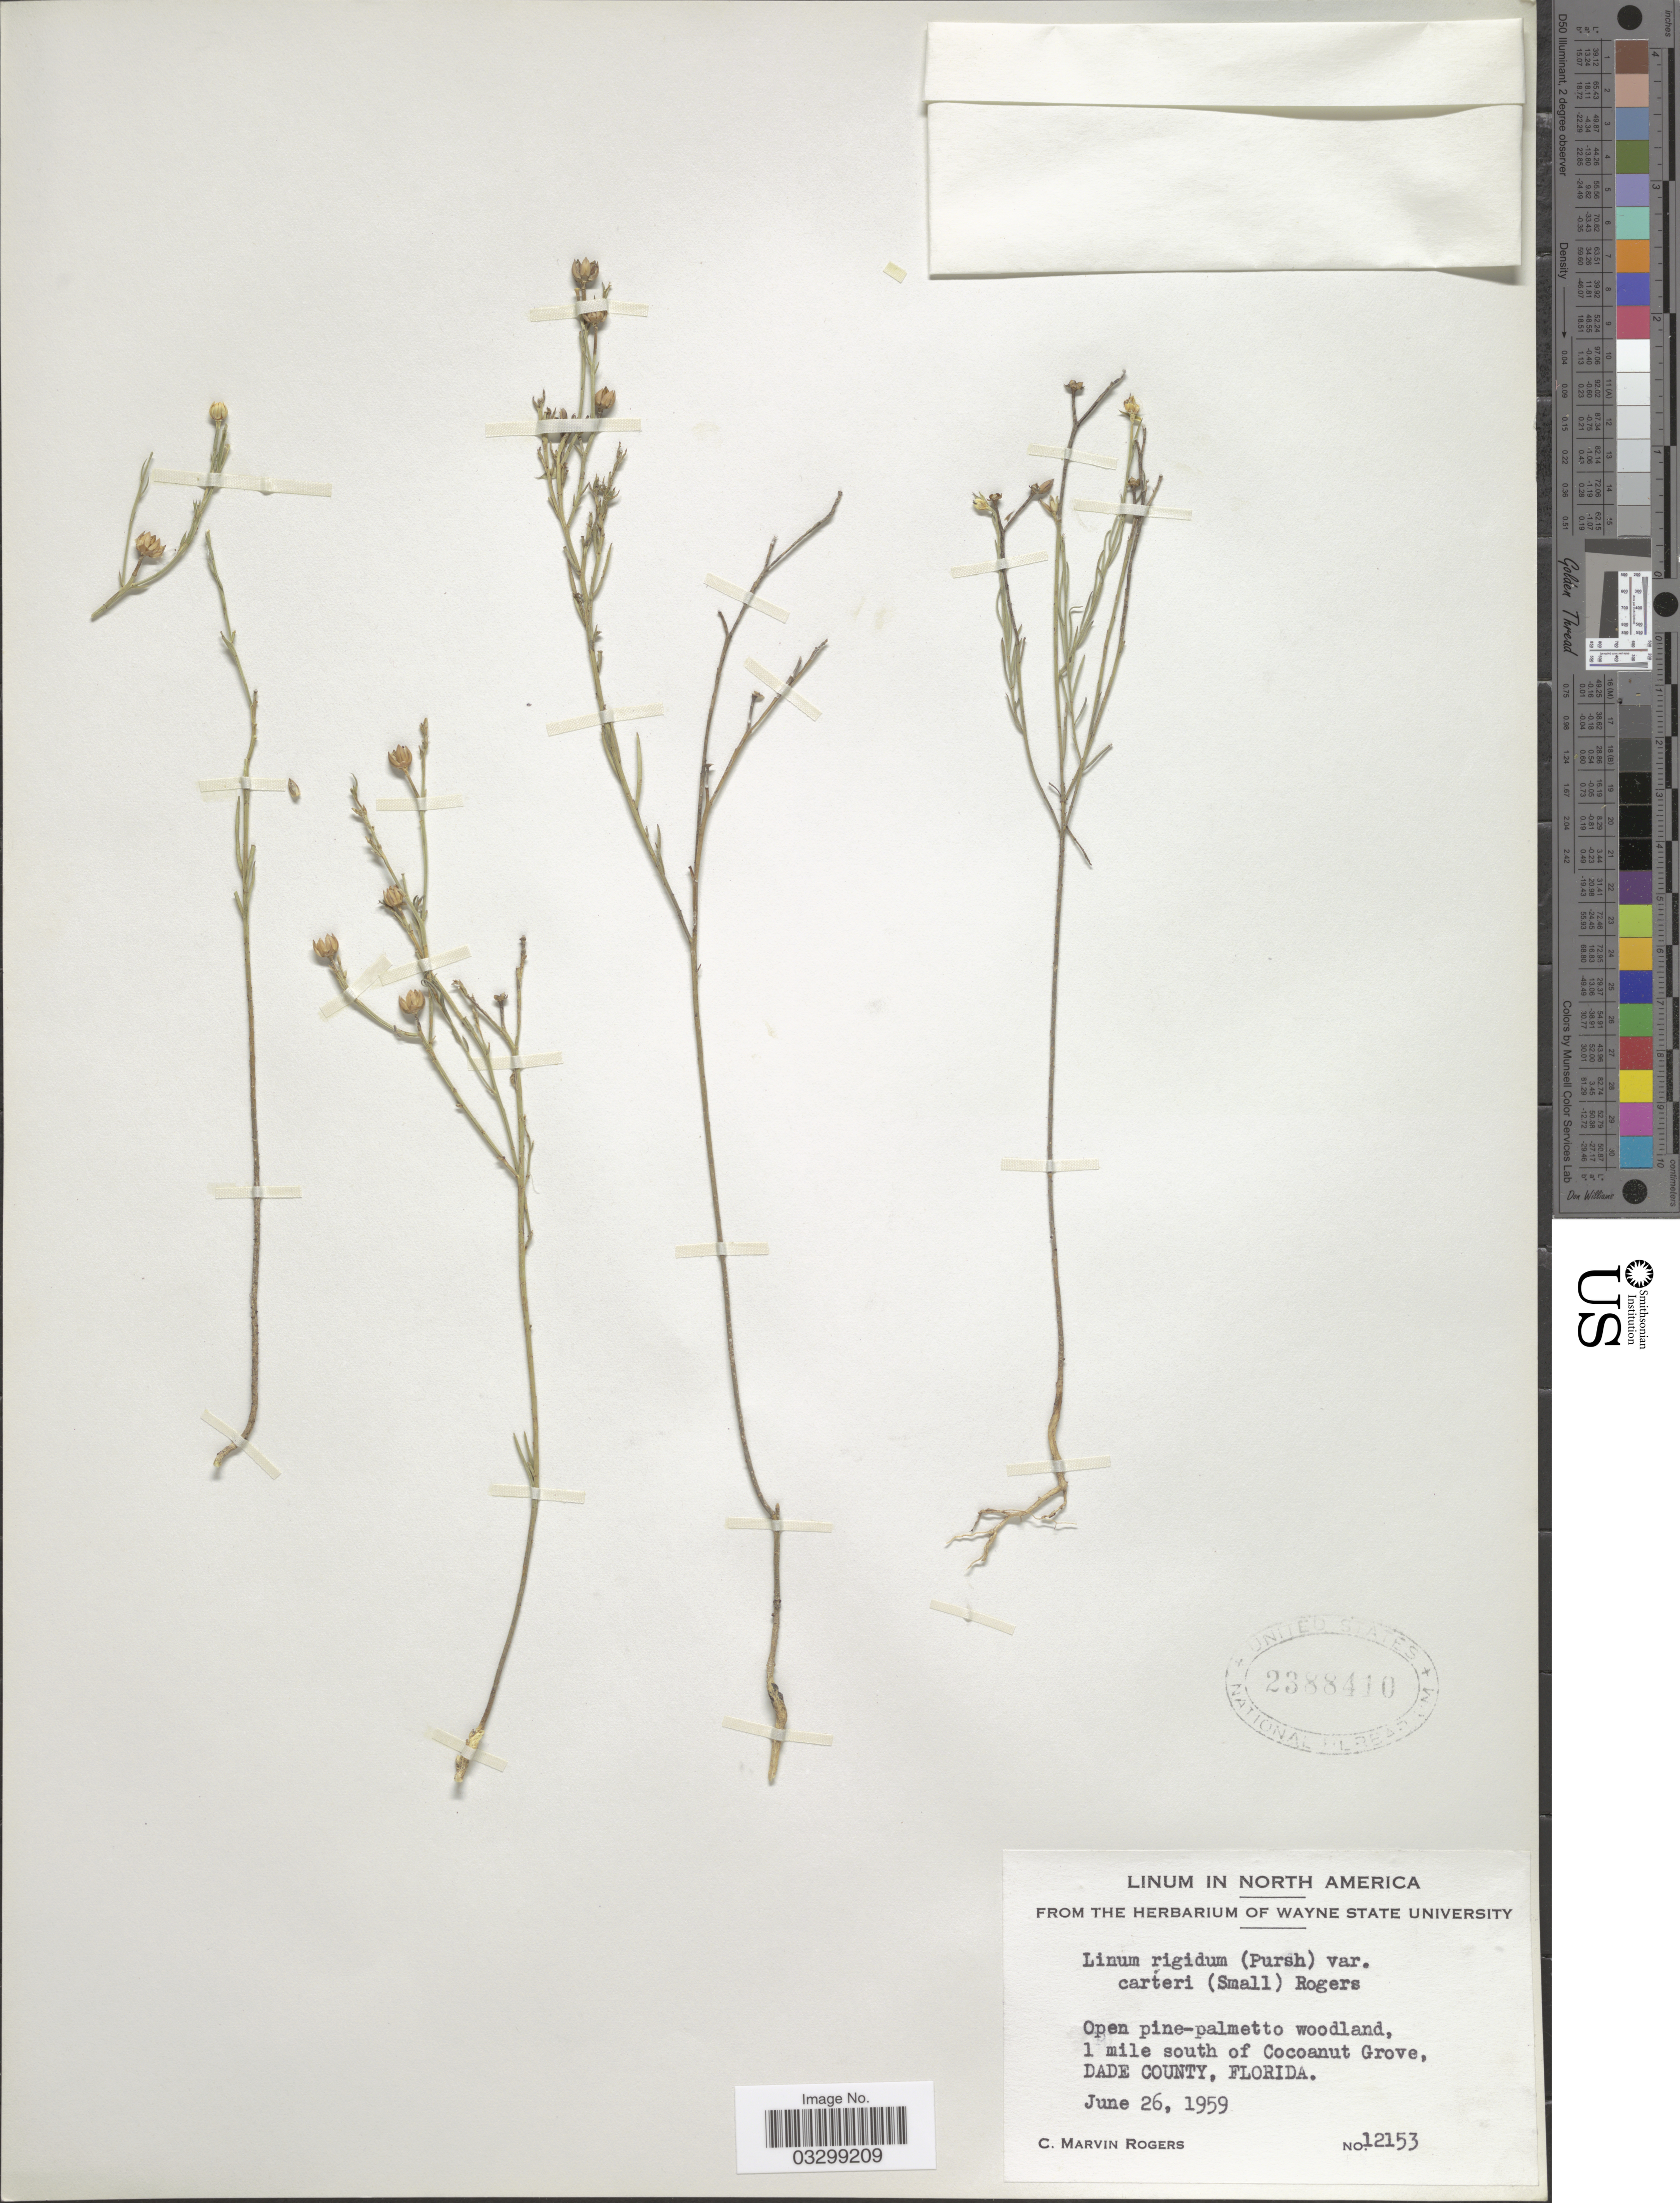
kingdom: Plantae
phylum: Tracheophyta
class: Magnoliopsida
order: Malpighiales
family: Linaceae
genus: Linum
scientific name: Linum rigidum var. carteri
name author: (Small) C.M. Rogers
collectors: C. M. Rogers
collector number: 12153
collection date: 1959-06-26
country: United States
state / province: Florida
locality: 1 mile south of Cocoanut Grove, Dade County.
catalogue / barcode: US 2388410